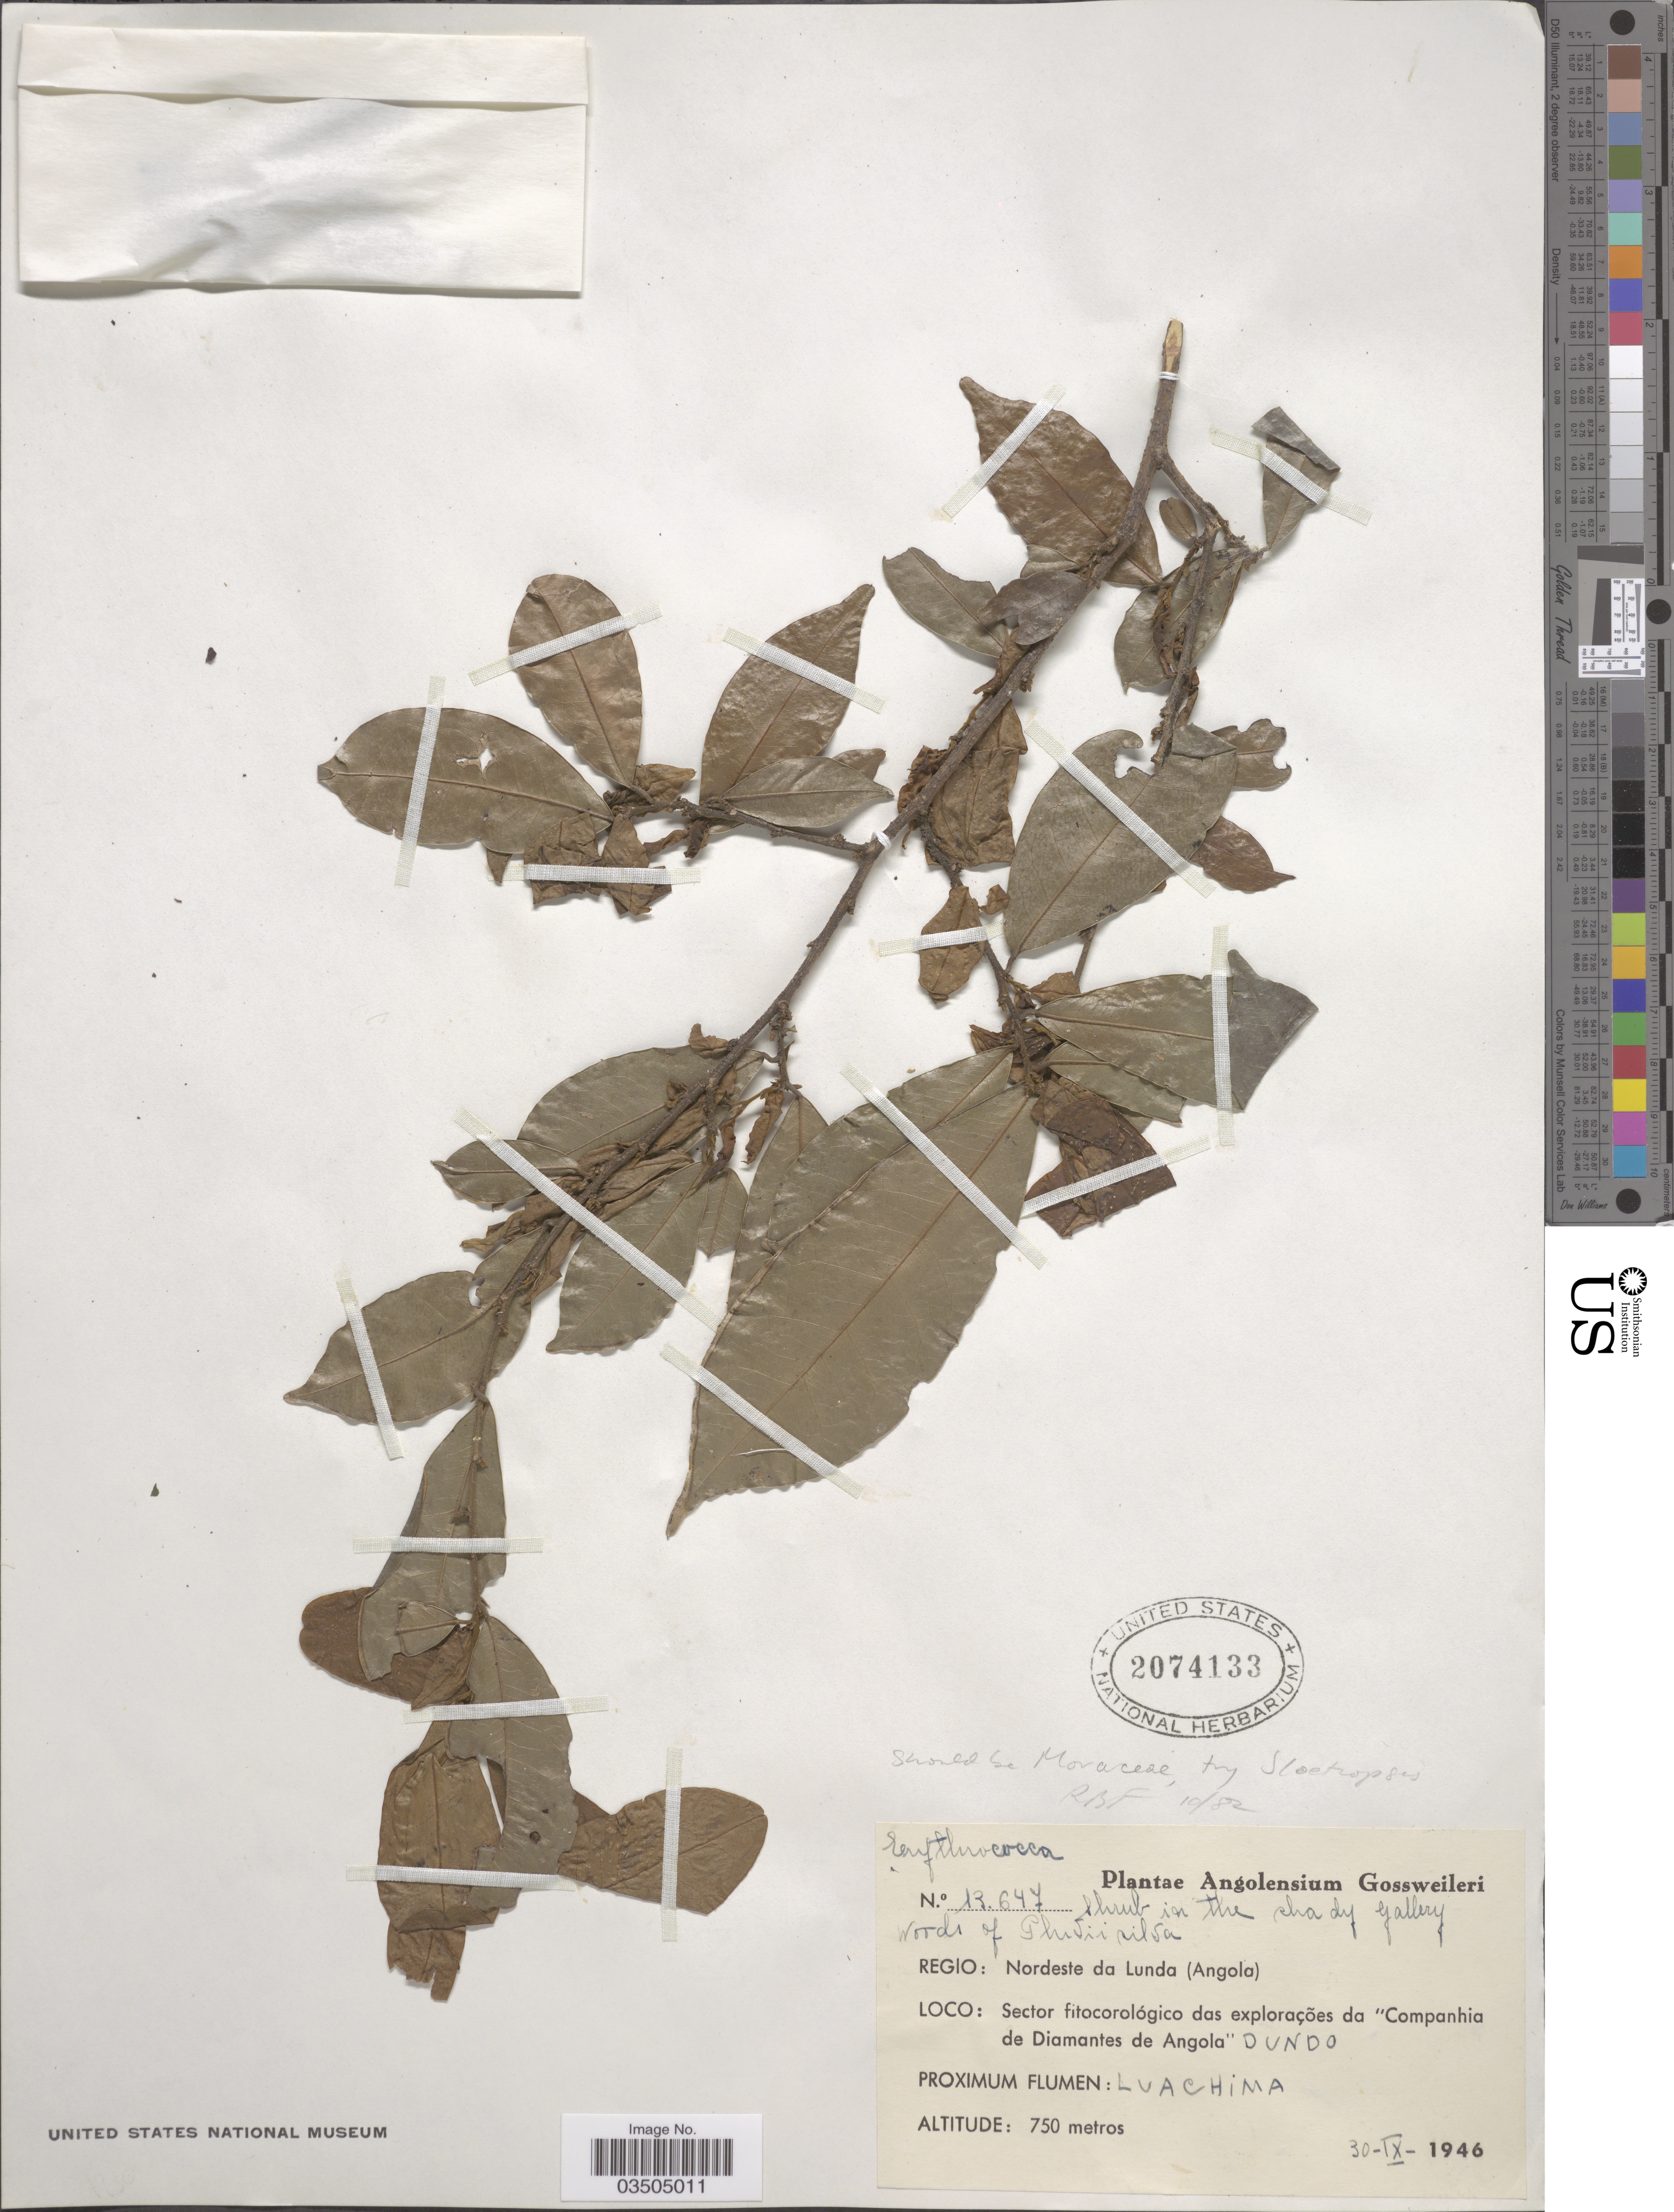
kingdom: Plantae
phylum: Tracheophyta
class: Magnoliopsida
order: Proteales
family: Proteaceae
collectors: -. Gossweiler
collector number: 13647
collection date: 1946-09-30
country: Angola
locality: Regio: Nordeste da Lunda. Sector fitocorológico das explorações de "Companhia de Diamantes de Angola" Dundo. Luachima.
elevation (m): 750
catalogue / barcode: US 2074133